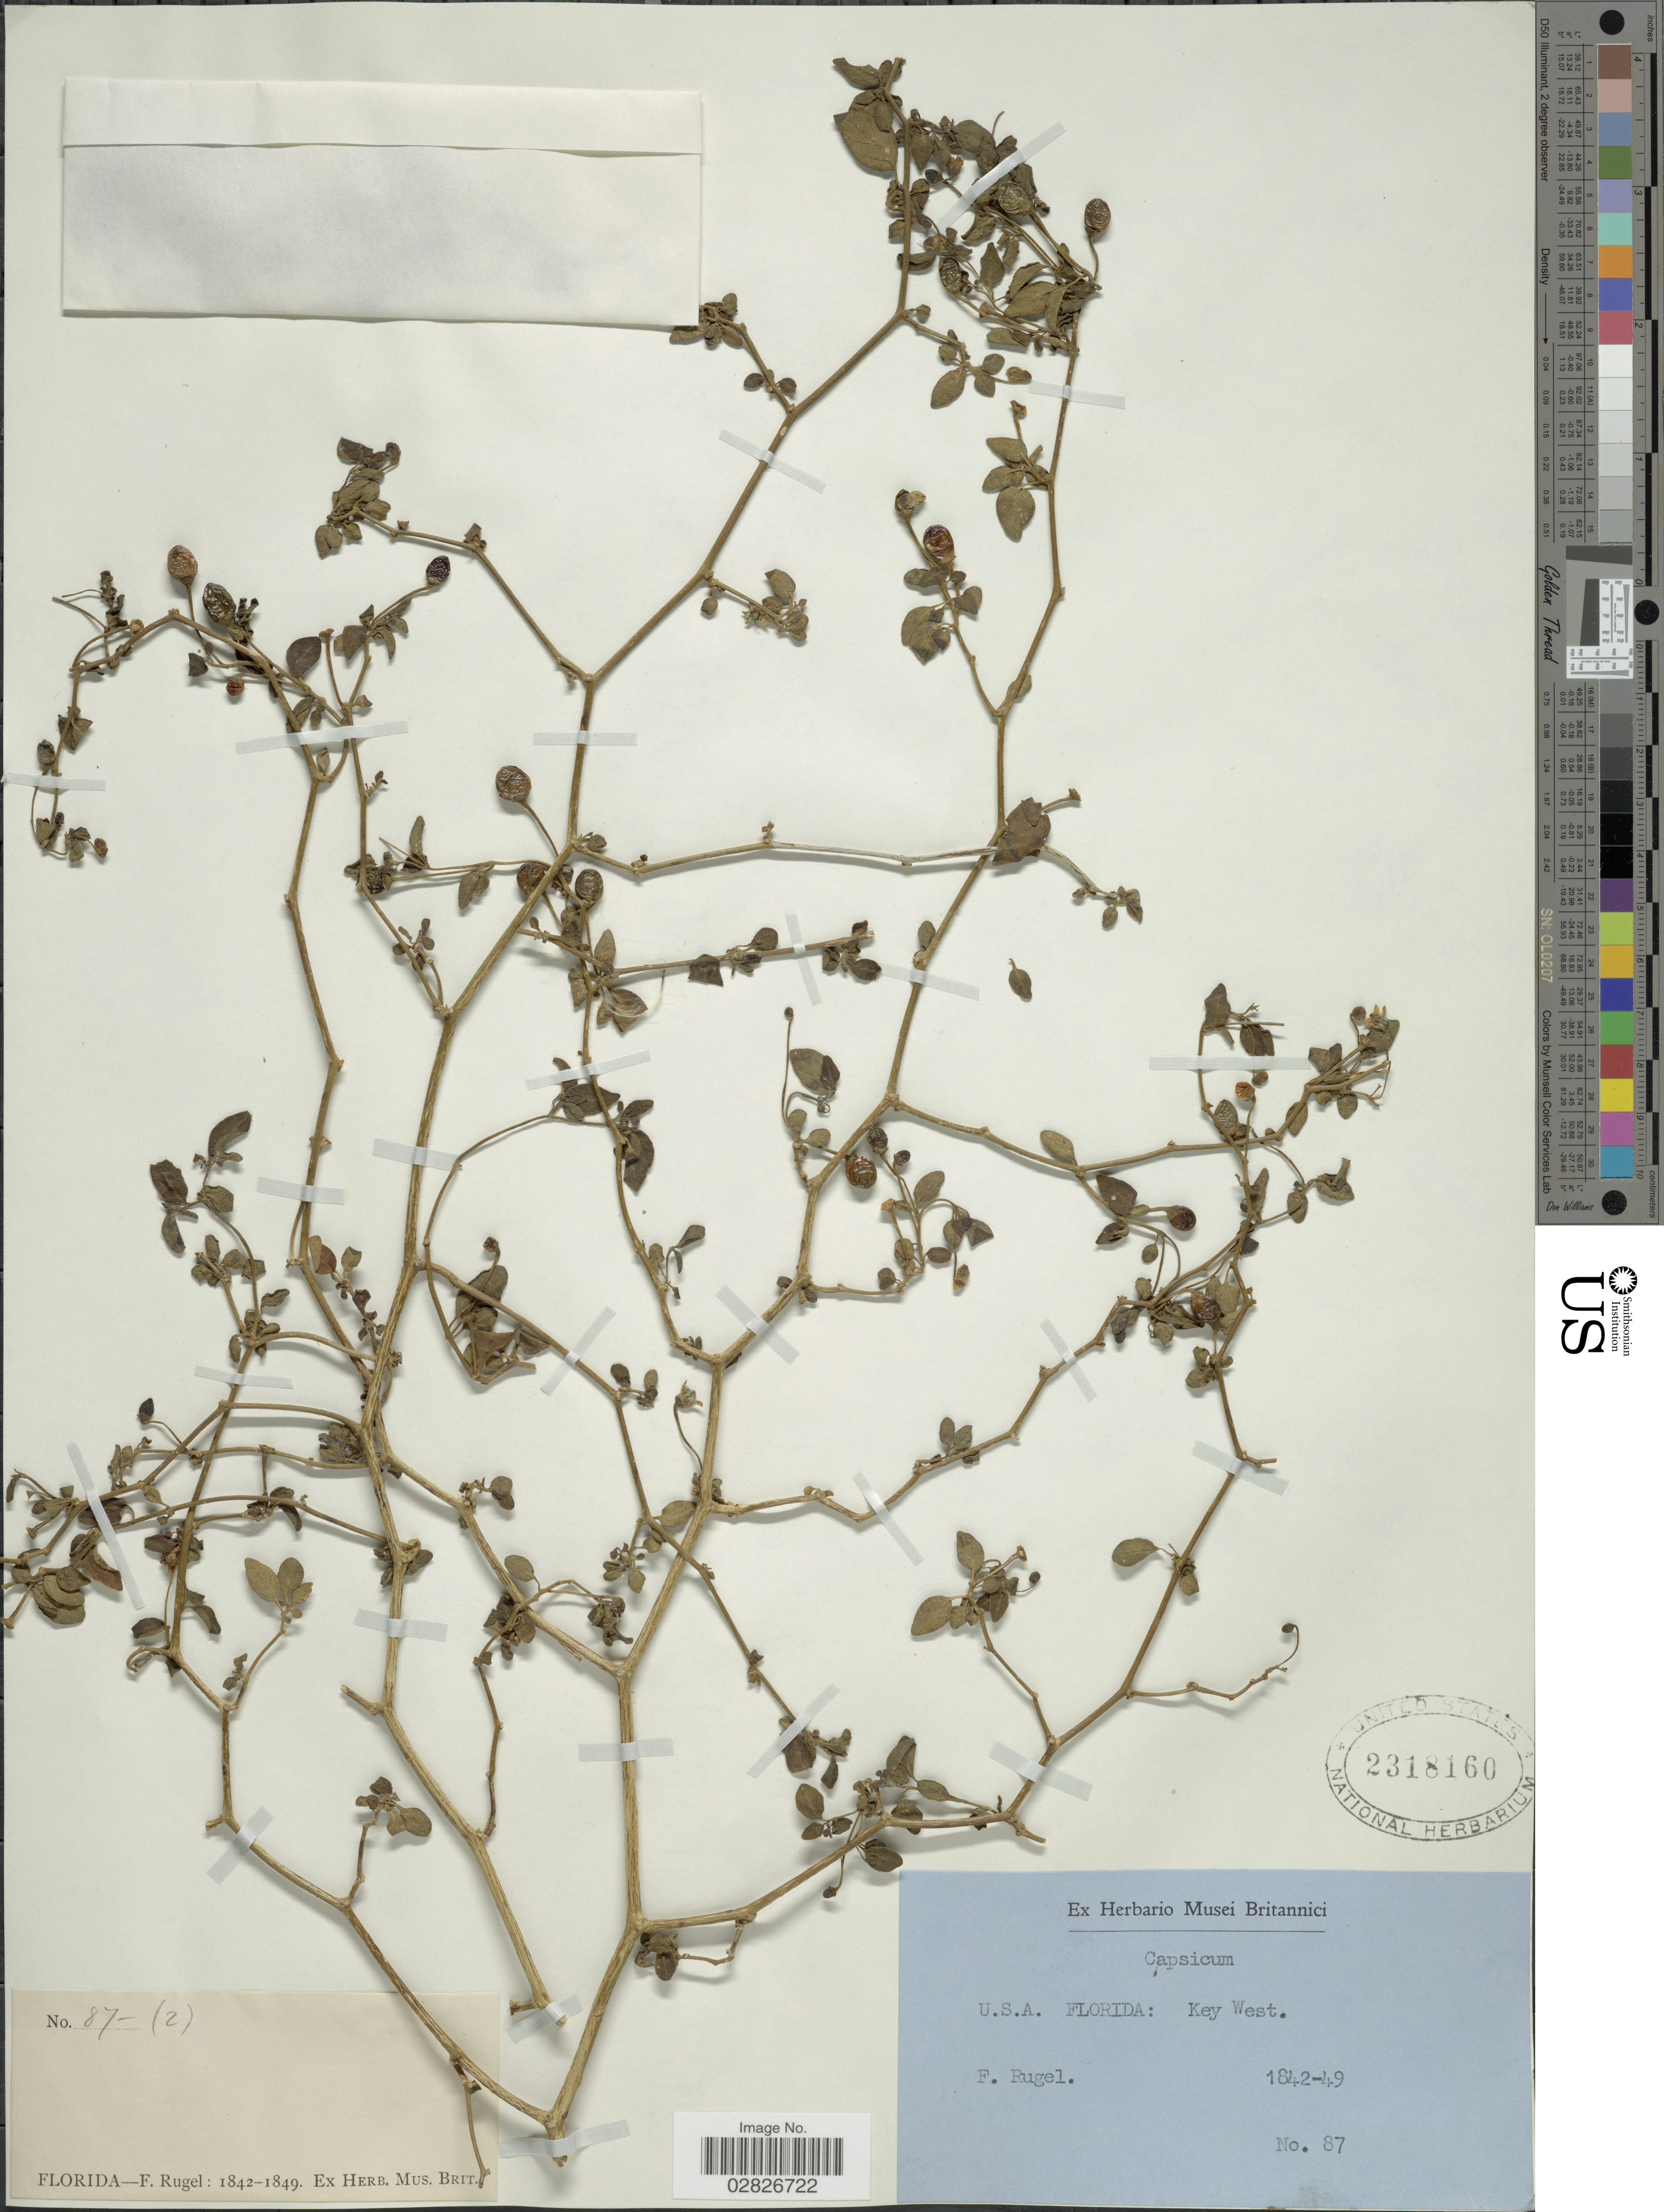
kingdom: Plantae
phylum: Tracheophyta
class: Magnoliopsida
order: Solanales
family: Solanaceae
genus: Capsicum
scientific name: Capsicum annuum var. glabriusculum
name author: (Dunal) Heiser & Pickersgill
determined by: Strong, Mark T., (BOT), Smithsonian Institution - National Museum of Natural History (UNITED STATES)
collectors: F. Rugel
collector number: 87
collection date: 1842/1849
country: United States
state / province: Florida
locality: Key West.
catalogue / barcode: US 2318160